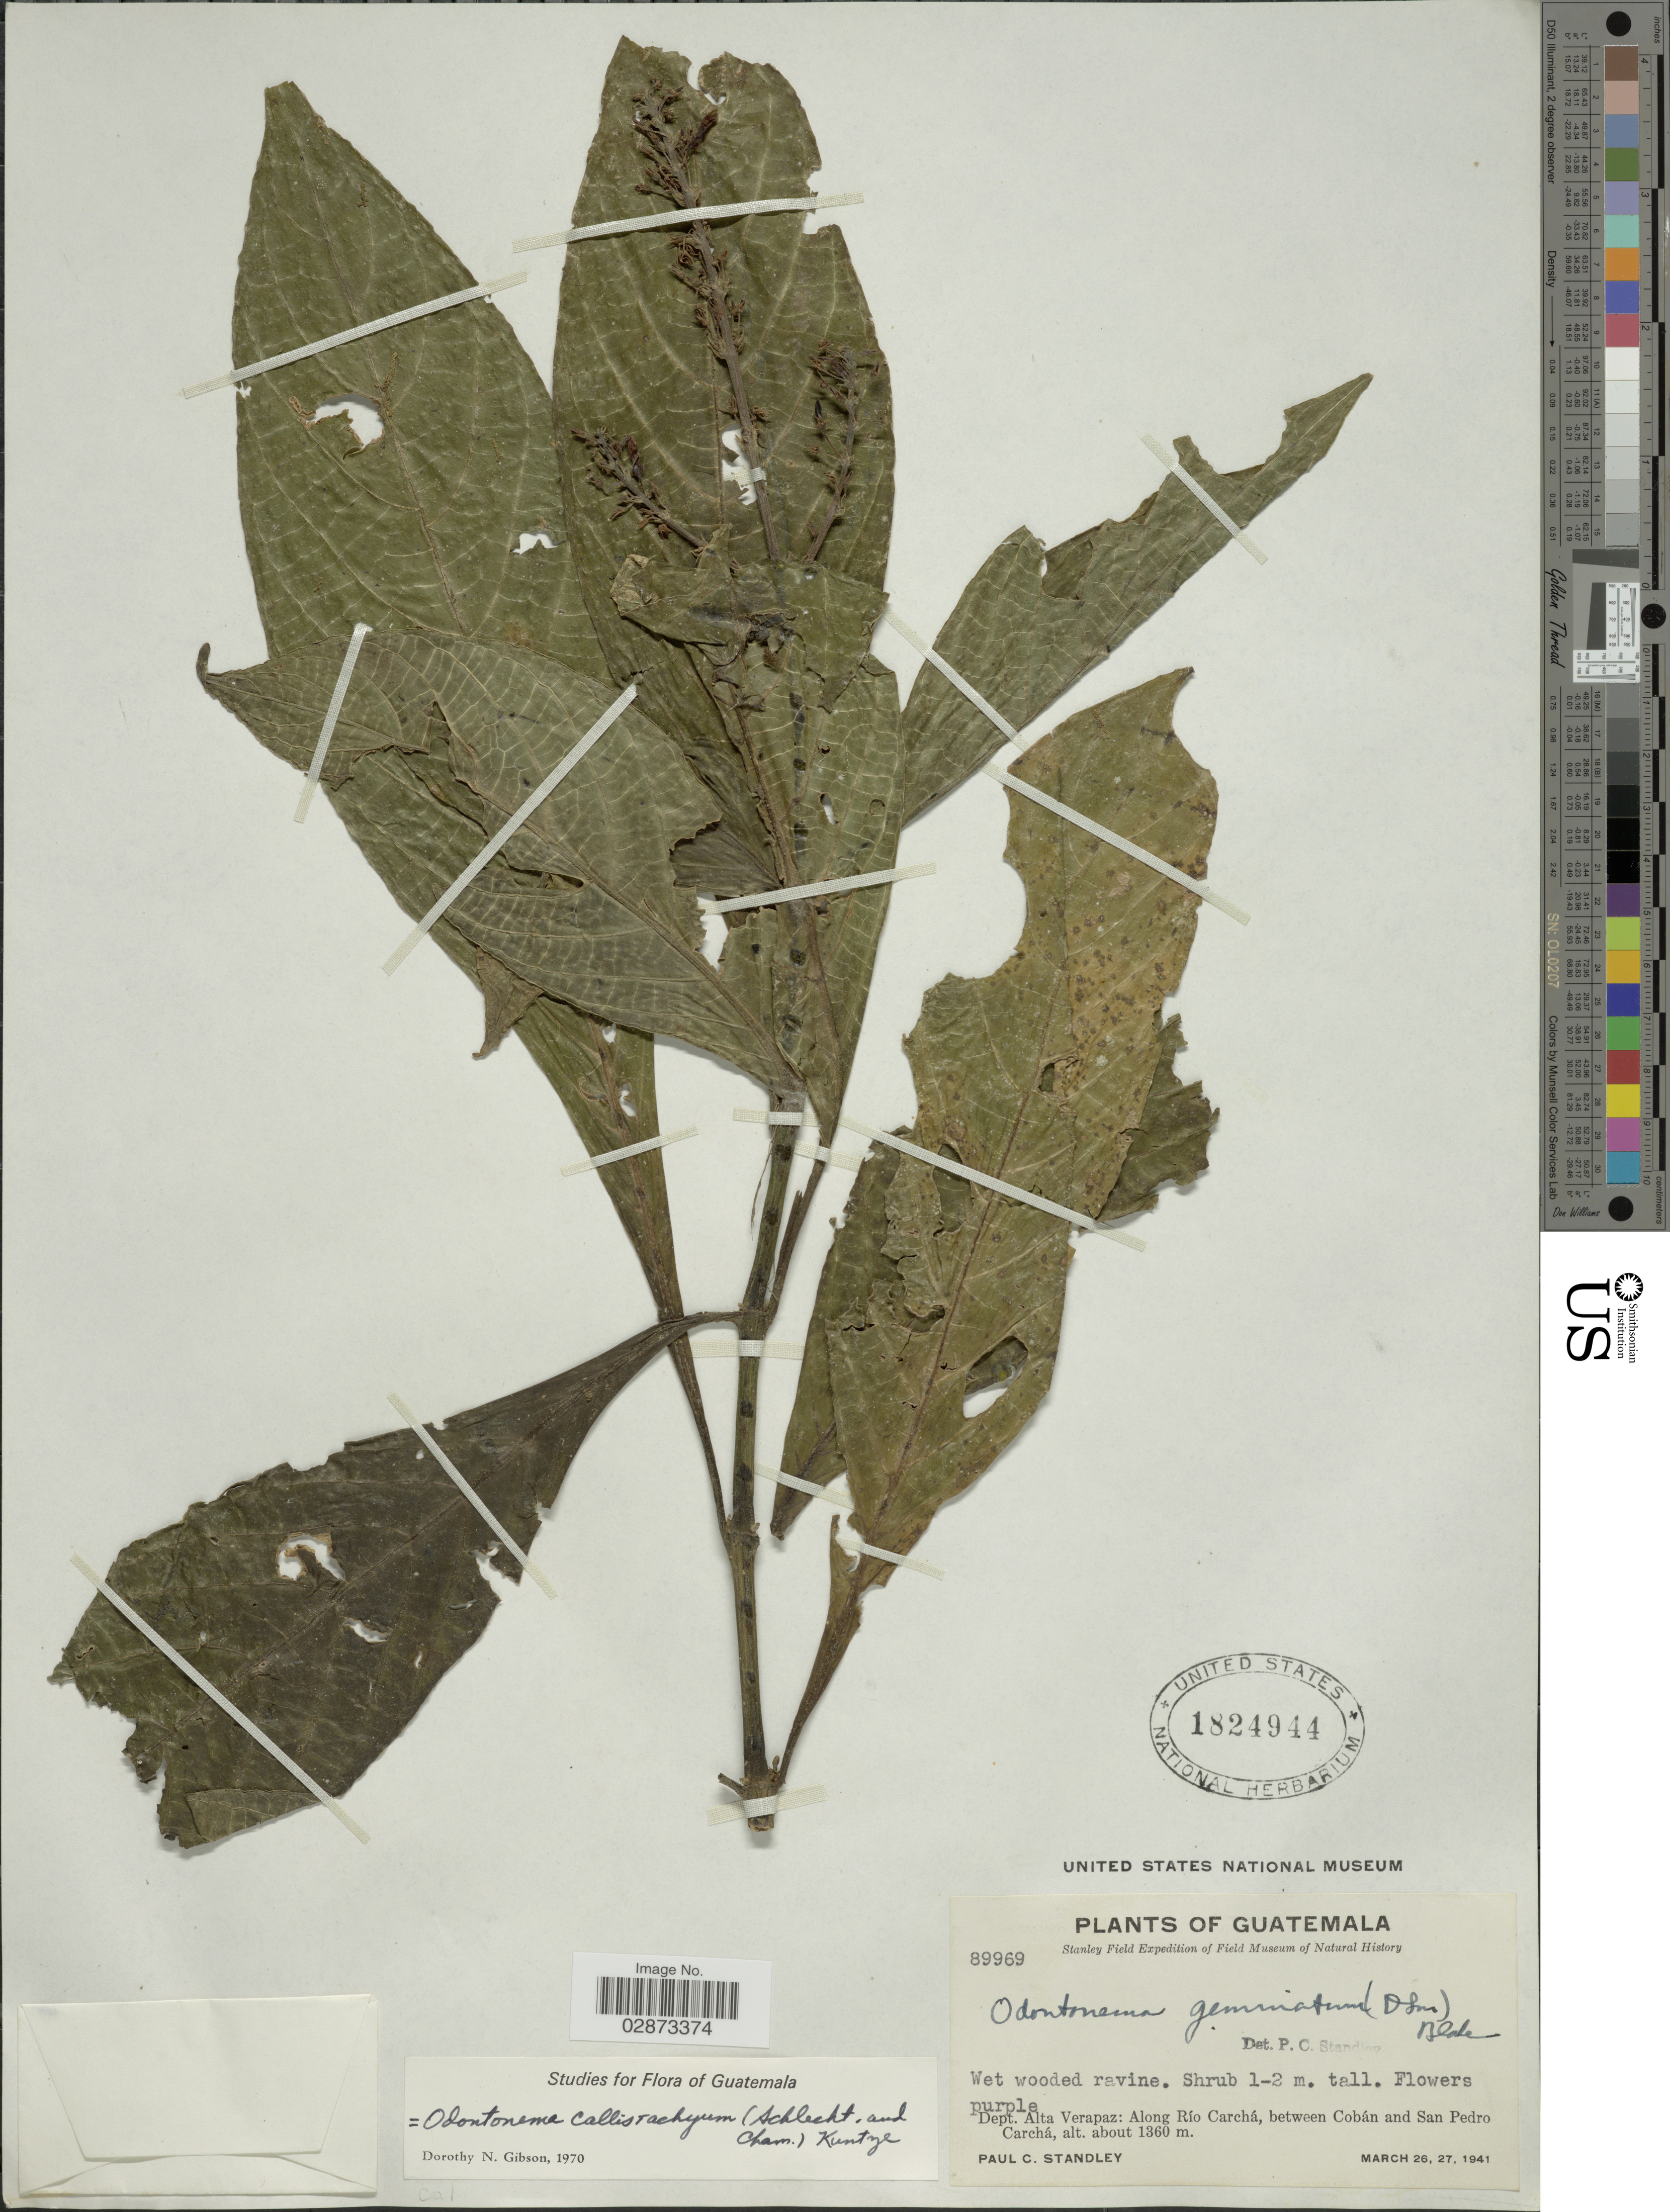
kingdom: Plantae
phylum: Tracheophyta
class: Magnoliopsida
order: Lamiales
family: Acanthaceae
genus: Odontonema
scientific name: Odontonema callistachyum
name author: (Schltdl. & Cham.) Kuntze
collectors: P. C. Standley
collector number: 89969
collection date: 1941-03-26/1941-03-27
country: Guatemala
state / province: Alta Verapaz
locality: Dept. Alta Verapaz: Along Río Carchá, between Cobán and San Pedro Carchá.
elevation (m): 1360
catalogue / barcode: US 1824944